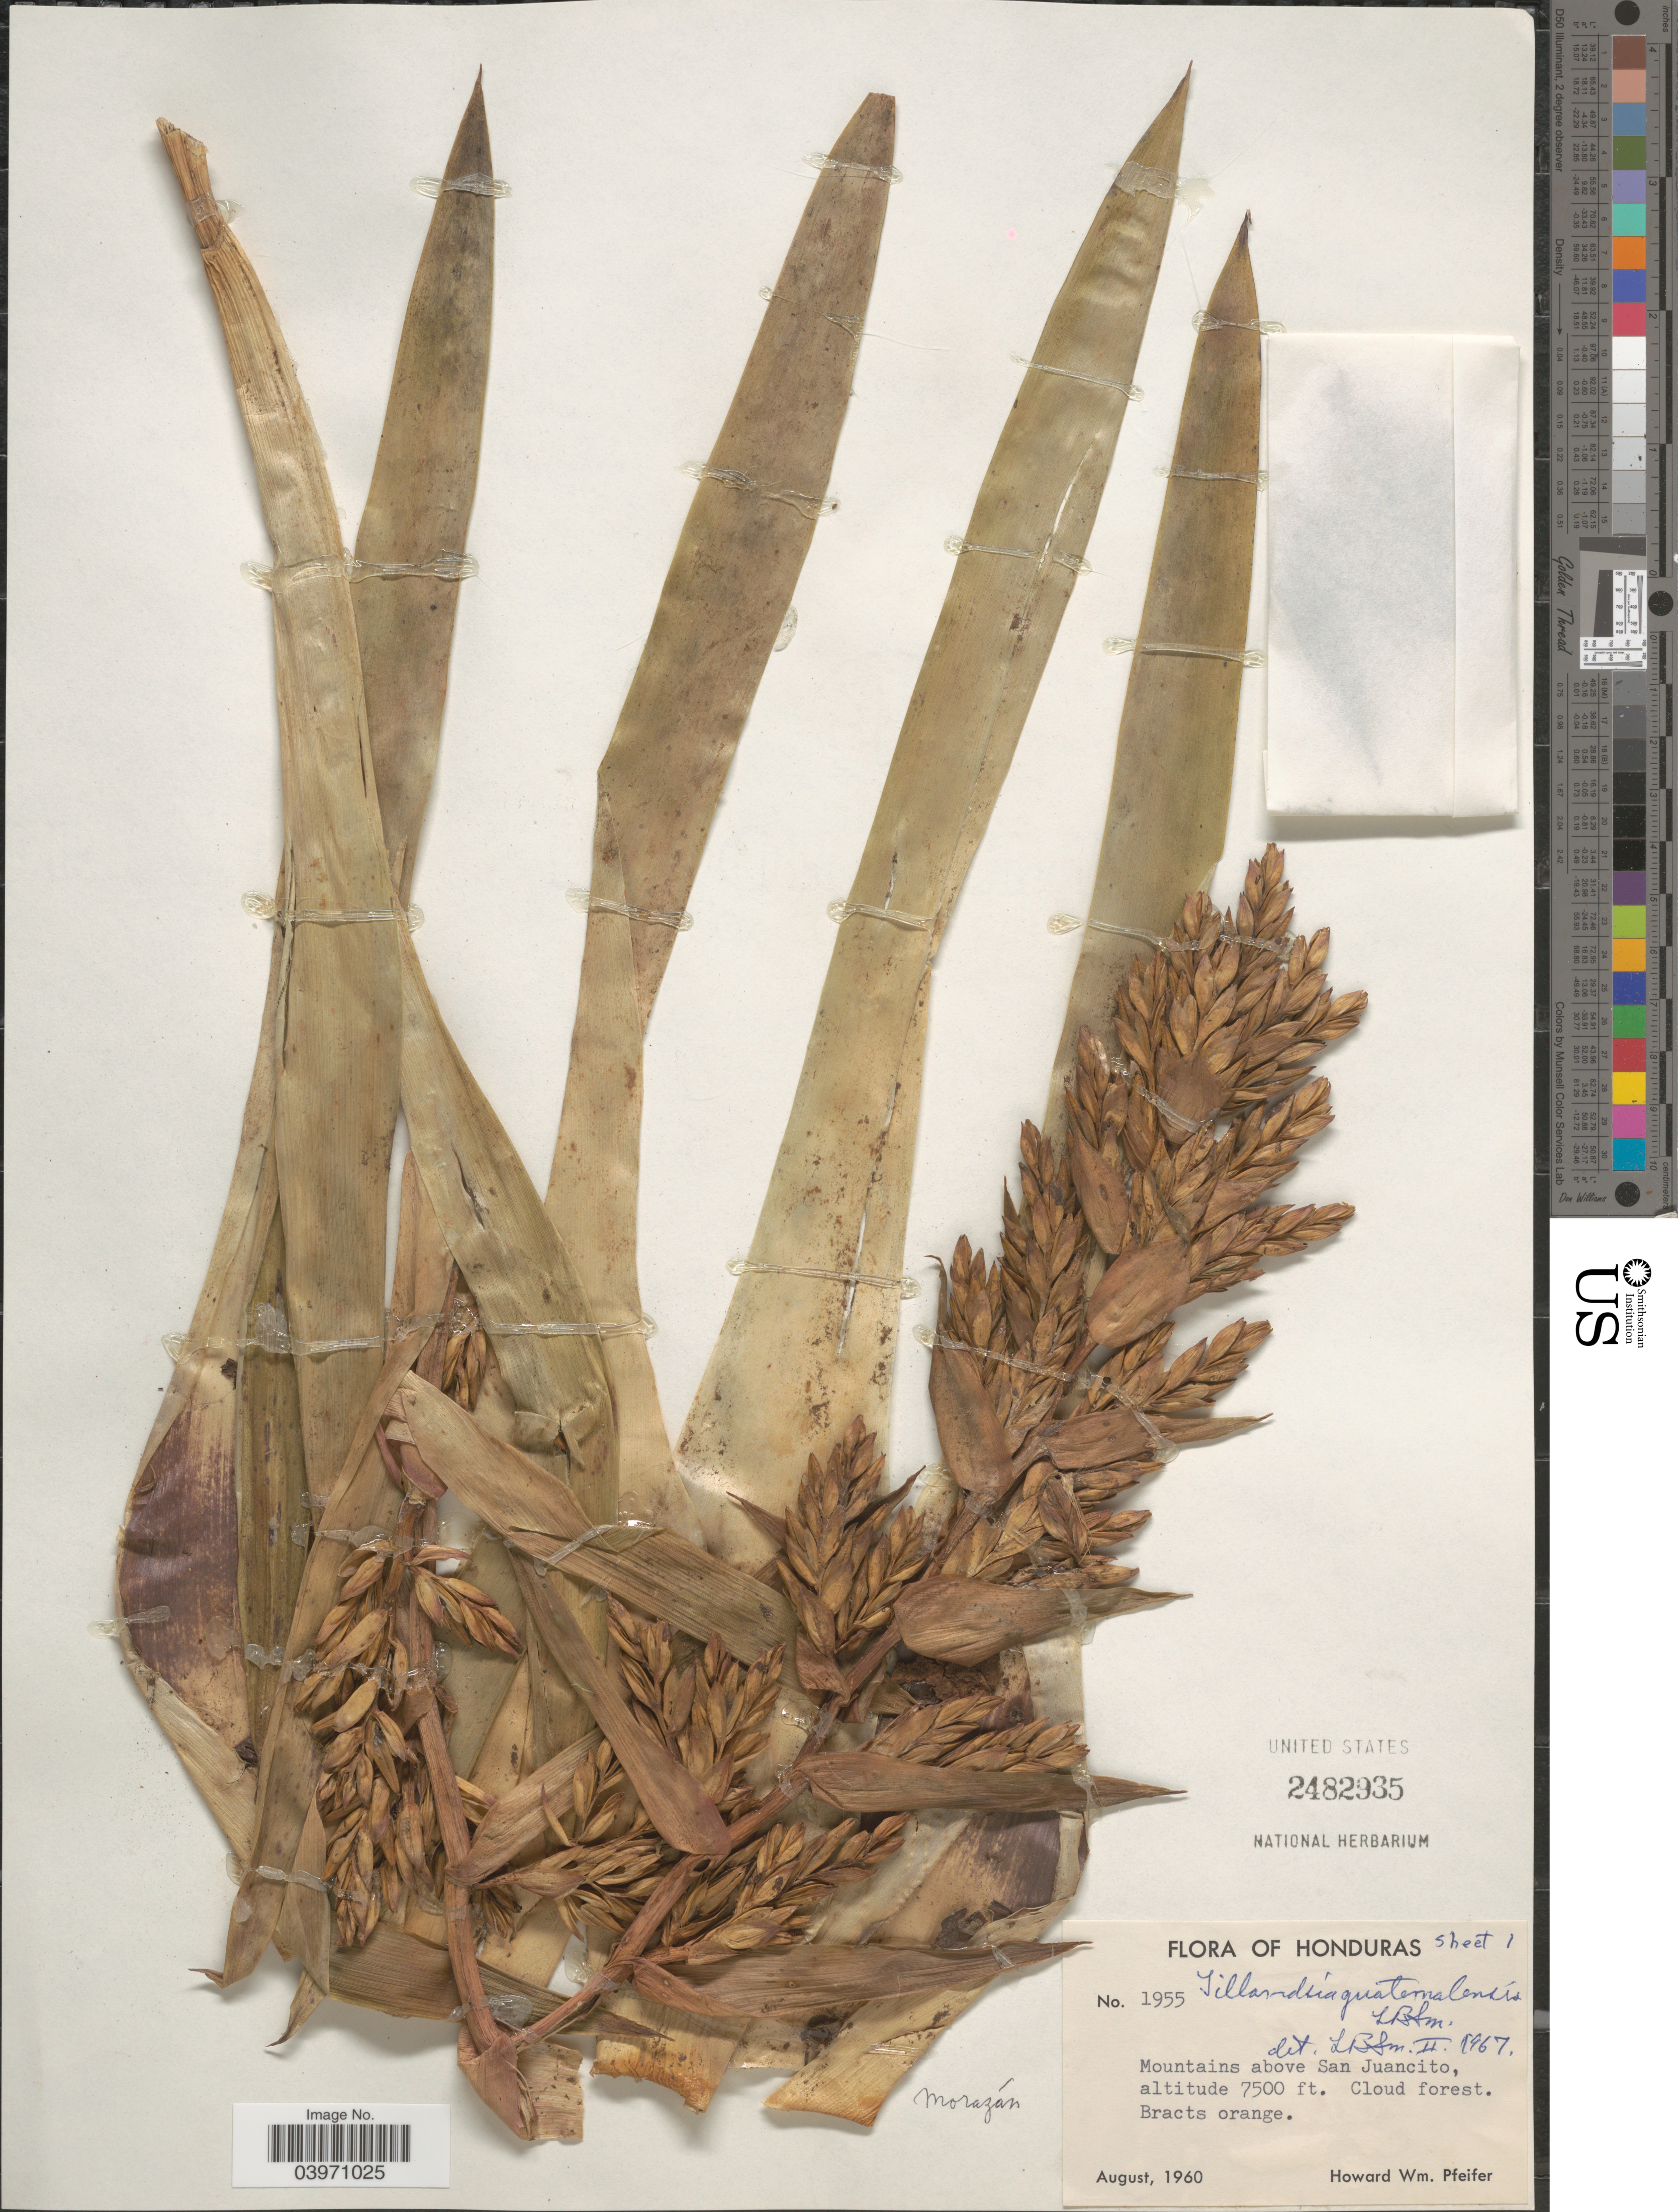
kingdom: Plantae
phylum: Tracheophyta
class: Liliopsida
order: Poales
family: Bromeliaceae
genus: Tillandsia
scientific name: Tillandsia guatemalensis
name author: L.B. Sm.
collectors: H. W. Pfeifer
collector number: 1955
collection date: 1960-08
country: Honduras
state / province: Fco. Morazán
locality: Morazán. Mountains above San Juancito.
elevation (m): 2286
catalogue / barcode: US 2482935